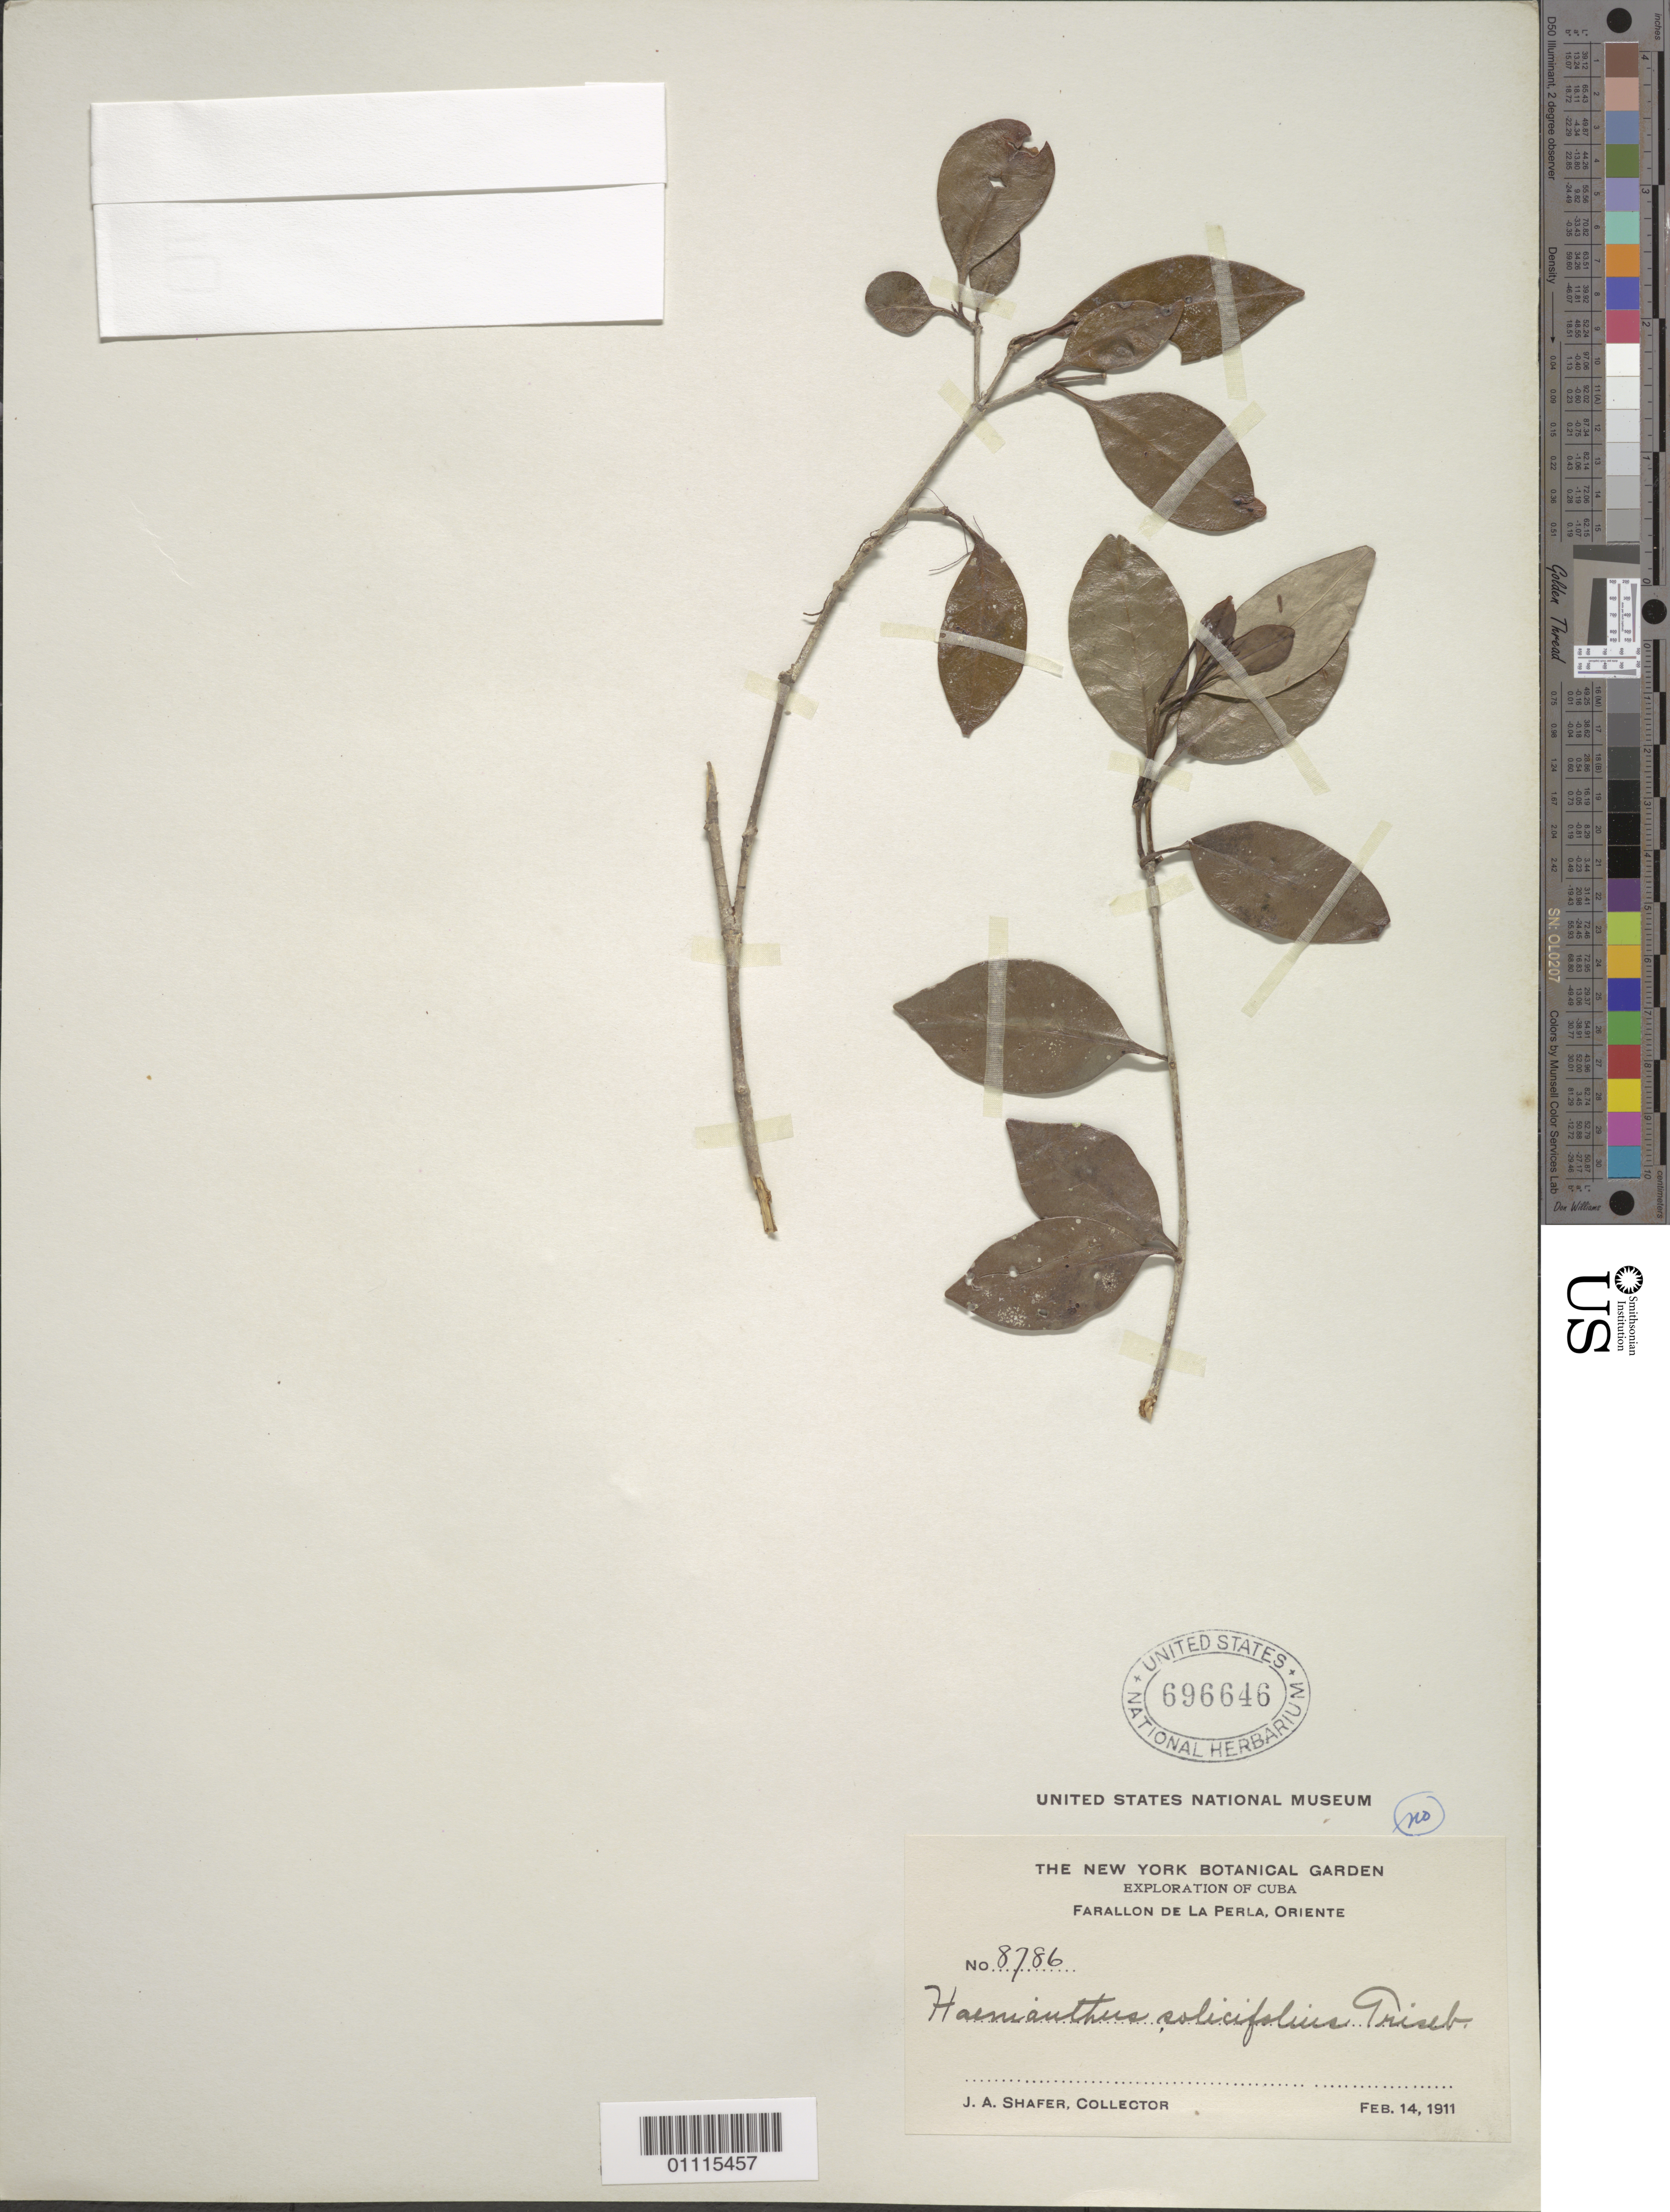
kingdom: Plantae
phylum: Tracheophyta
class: Magnoliopsida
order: Lamiales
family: Oleaceae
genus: Haenianthus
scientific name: Haenianthus salicifolius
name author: Griseb.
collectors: J. A. Shafer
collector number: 8786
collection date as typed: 14 Feb 1911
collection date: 1911-02-14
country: Cuba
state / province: Oriente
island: Cuba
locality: Farallon de La Perla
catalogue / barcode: US 696646